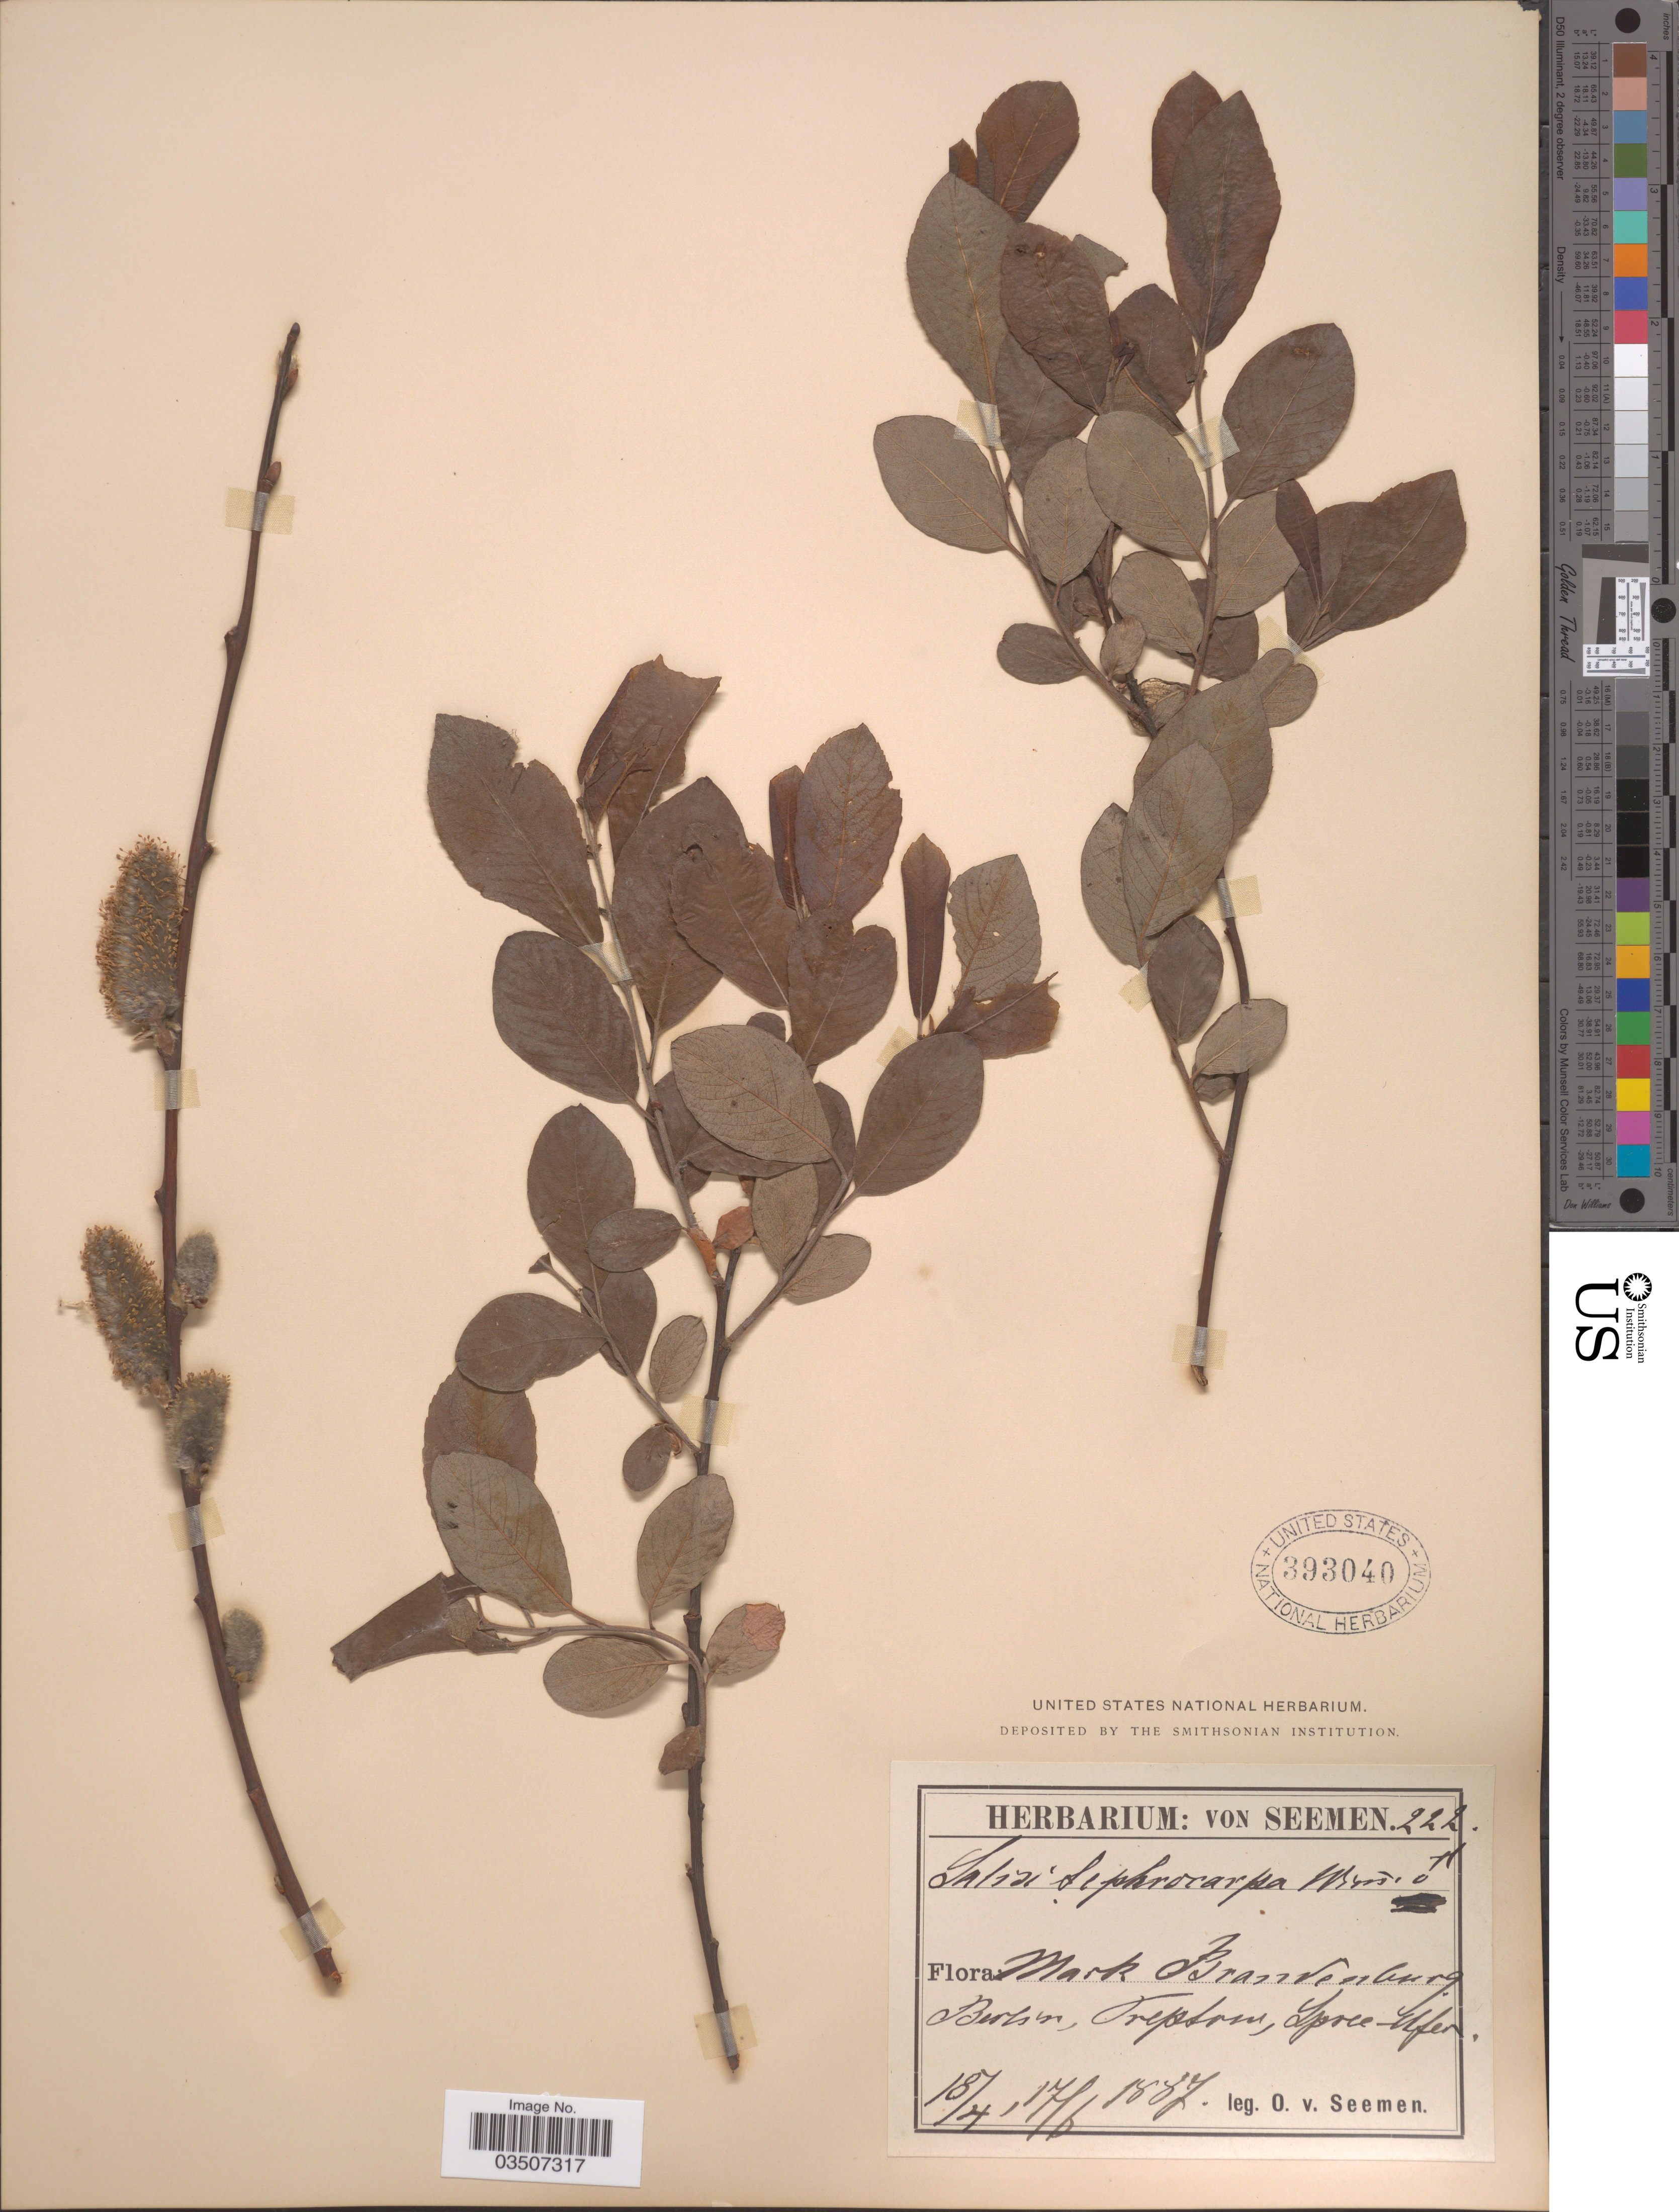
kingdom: Plantae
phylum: Tracheophyta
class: Magnoliopsida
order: Malpighiales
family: Salicaceae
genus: Salix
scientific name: Salix x tephrocarpa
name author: Wimm.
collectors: K. O. von Seemen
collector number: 222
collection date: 1887-04-18/1887-06-17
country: Germany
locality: Mark Brandenburg. Berlin, Treptow, Spree-Ufer.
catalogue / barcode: US 393040